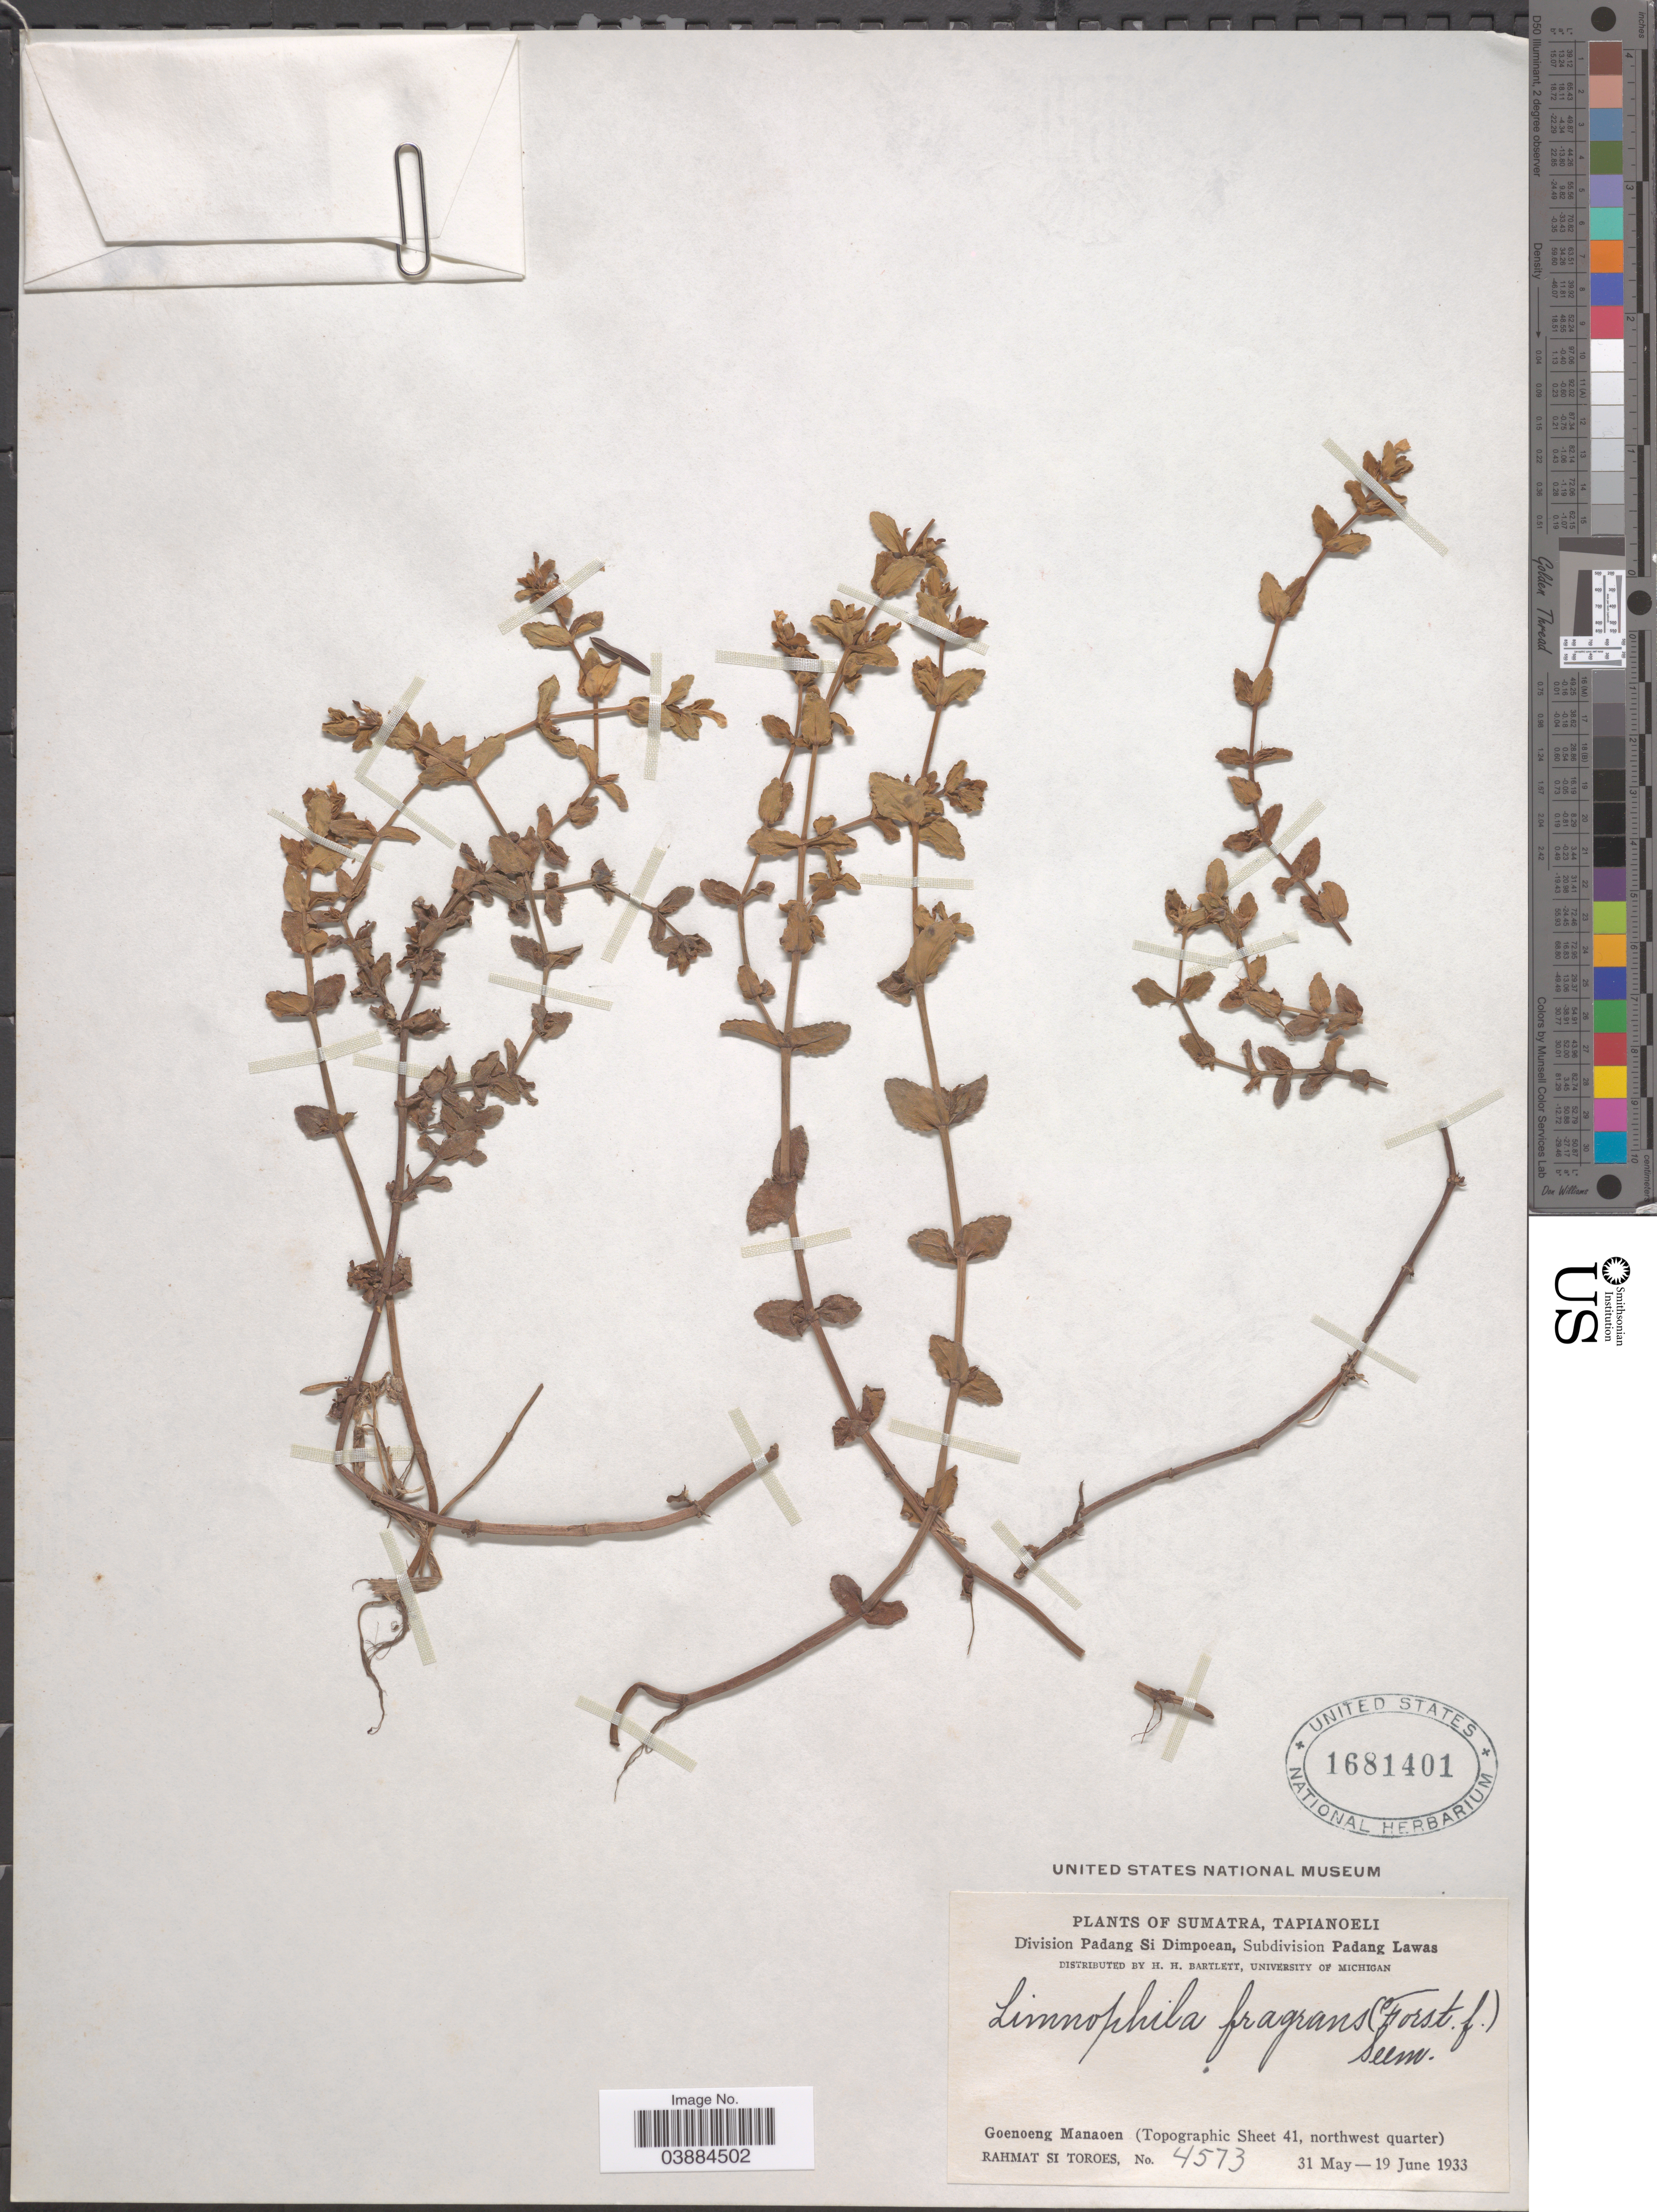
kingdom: Plantae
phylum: Tracheophyta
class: Magnoliopsida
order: Lamiales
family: Plantaginaceae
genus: Limnophila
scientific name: Limnophila fragrans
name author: Seem.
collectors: Rahmat Si Boeea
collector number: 4573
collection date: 1933-05-31/1933-06-19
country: Indonesia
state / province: Sumatra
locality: Tapianoeli. Division Padang Si Dimpoean, Subdivision Padang Lawas. Goenoeng Manaoen (Topographic Sheet 41, northwest quarter).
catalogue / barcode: US 1681401